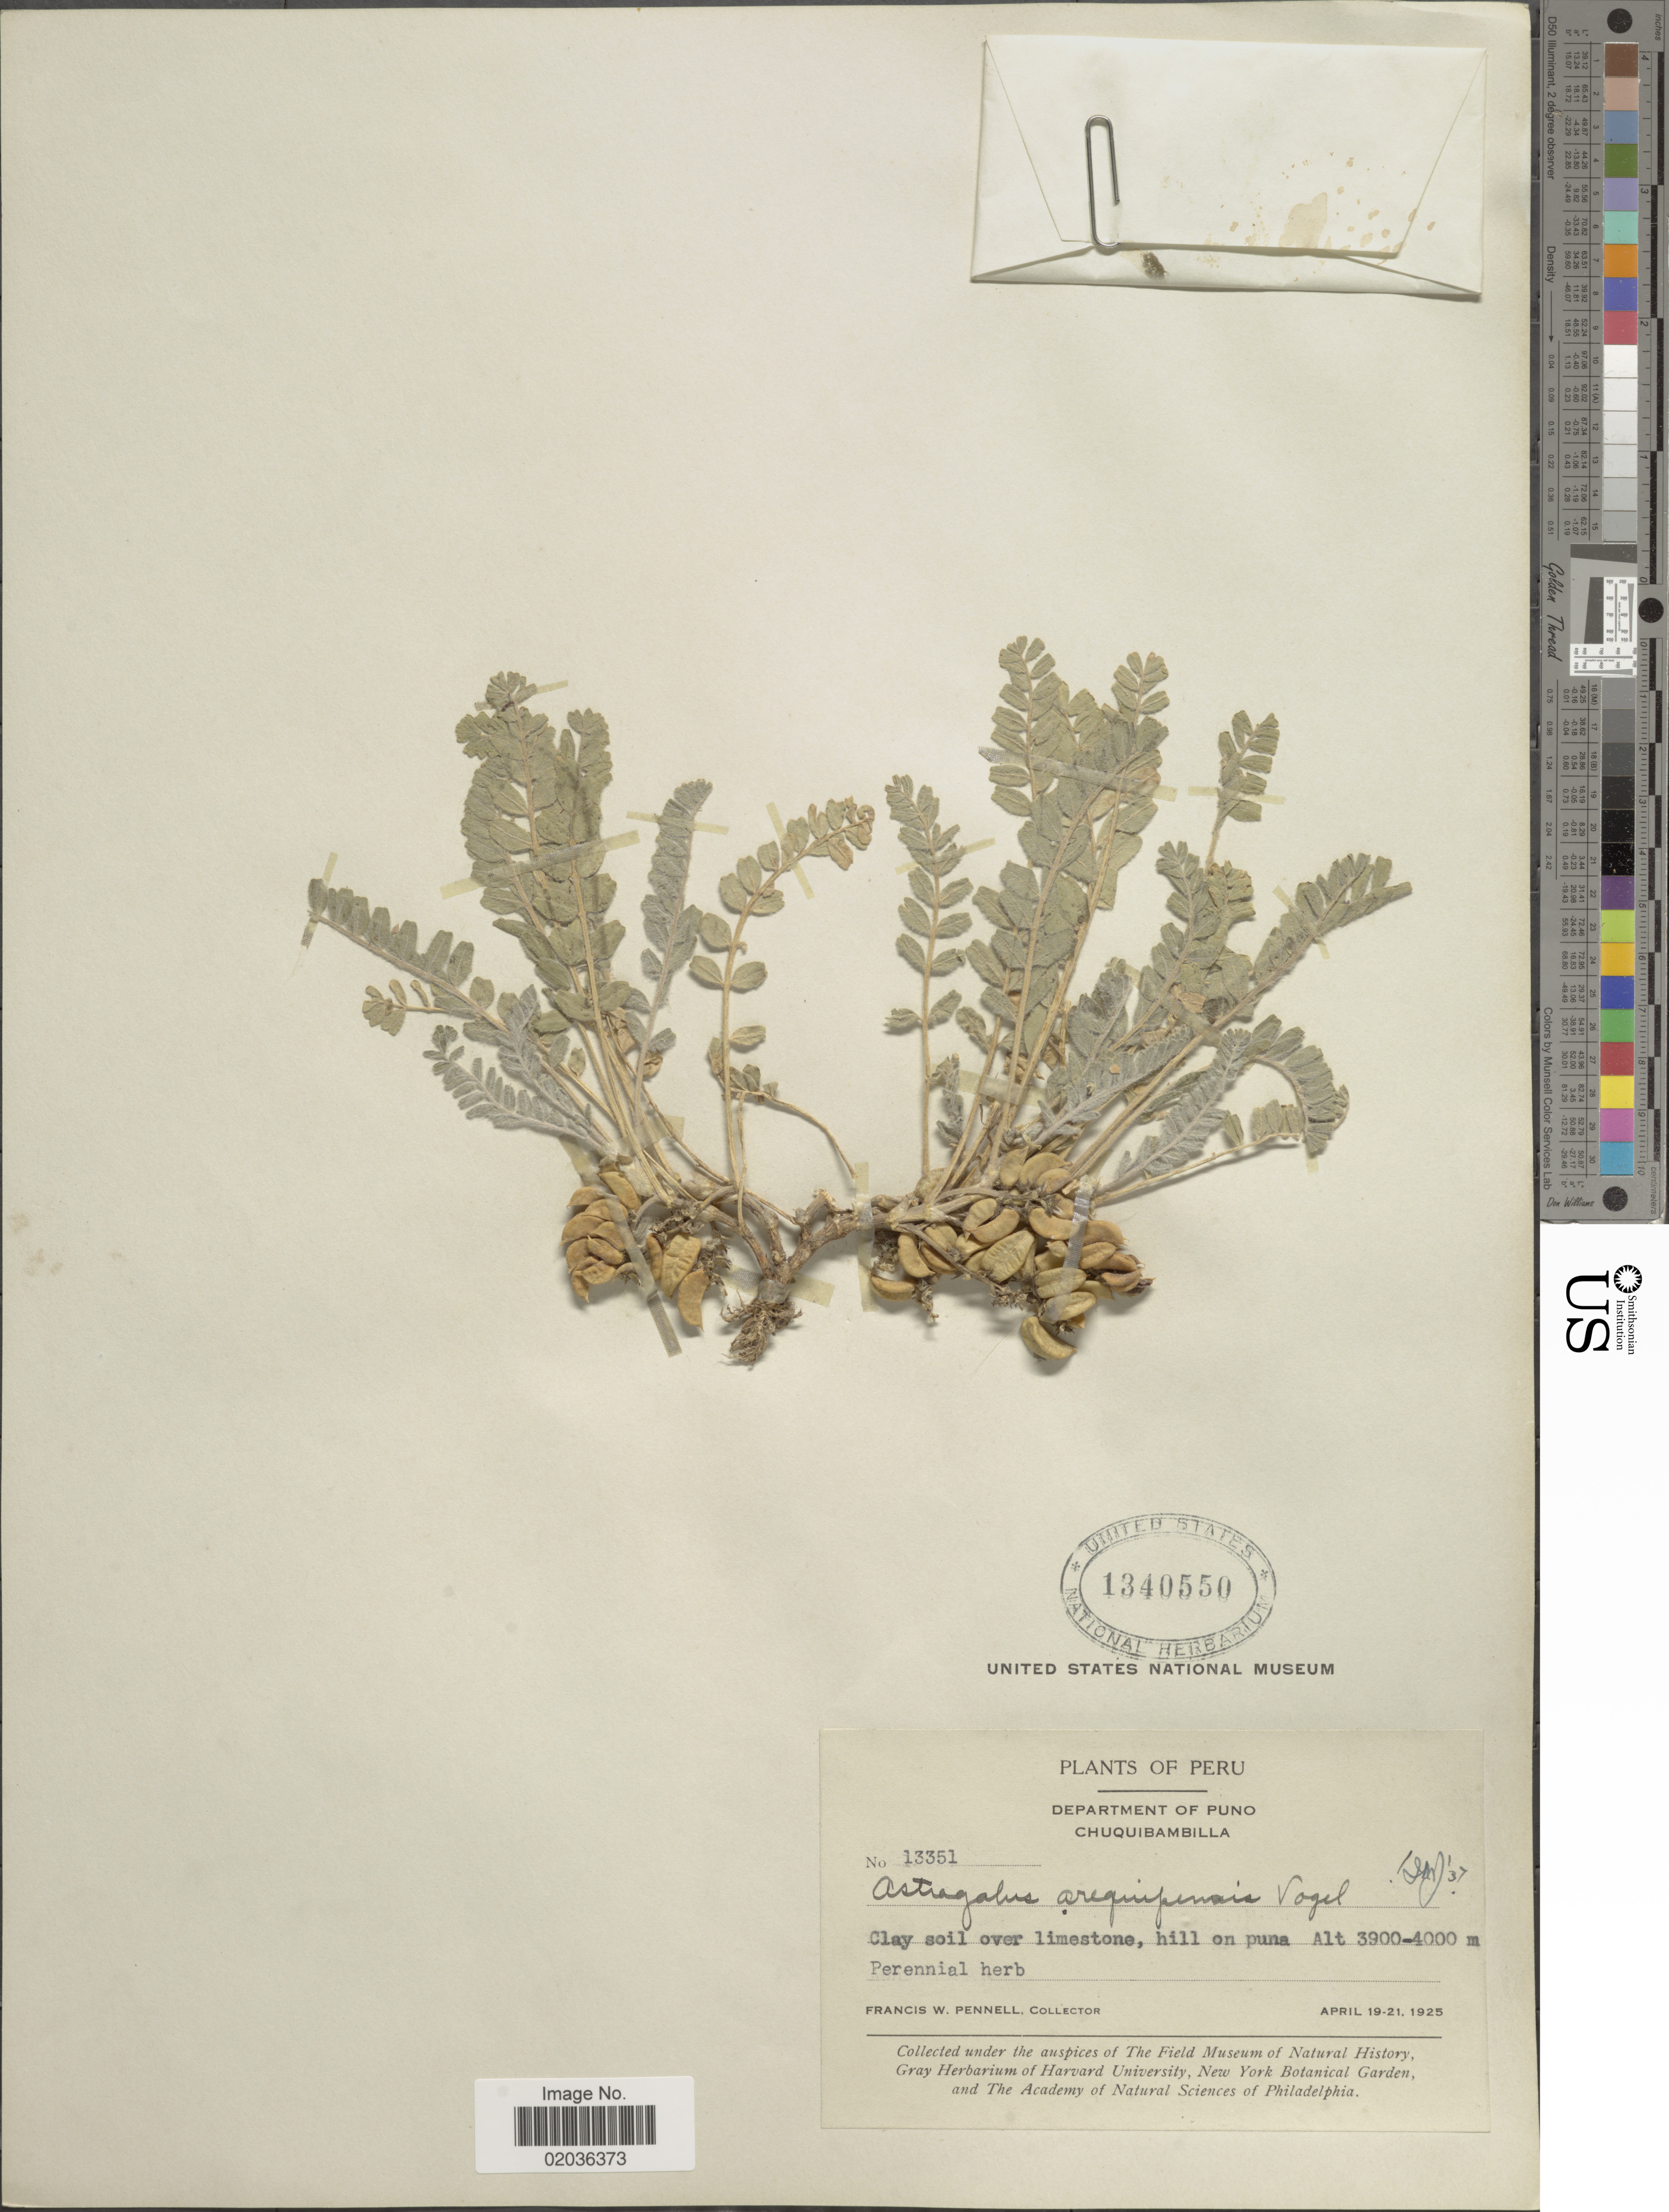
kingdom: Plantae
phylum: Tracheophyta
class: Magnoliopsida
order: Fabales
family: Fabaceae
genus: Astragalus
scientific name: Astragalus arequipensis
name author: Vogel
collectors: F. W. Pennell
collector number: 13351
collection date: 1925-04-19/1925-04-21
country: Peru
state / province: Puno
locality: Department of Puno, Chuquibambilla. Caly soil over limestone, hill on puna.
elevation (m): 3900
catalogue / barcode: US 1340550